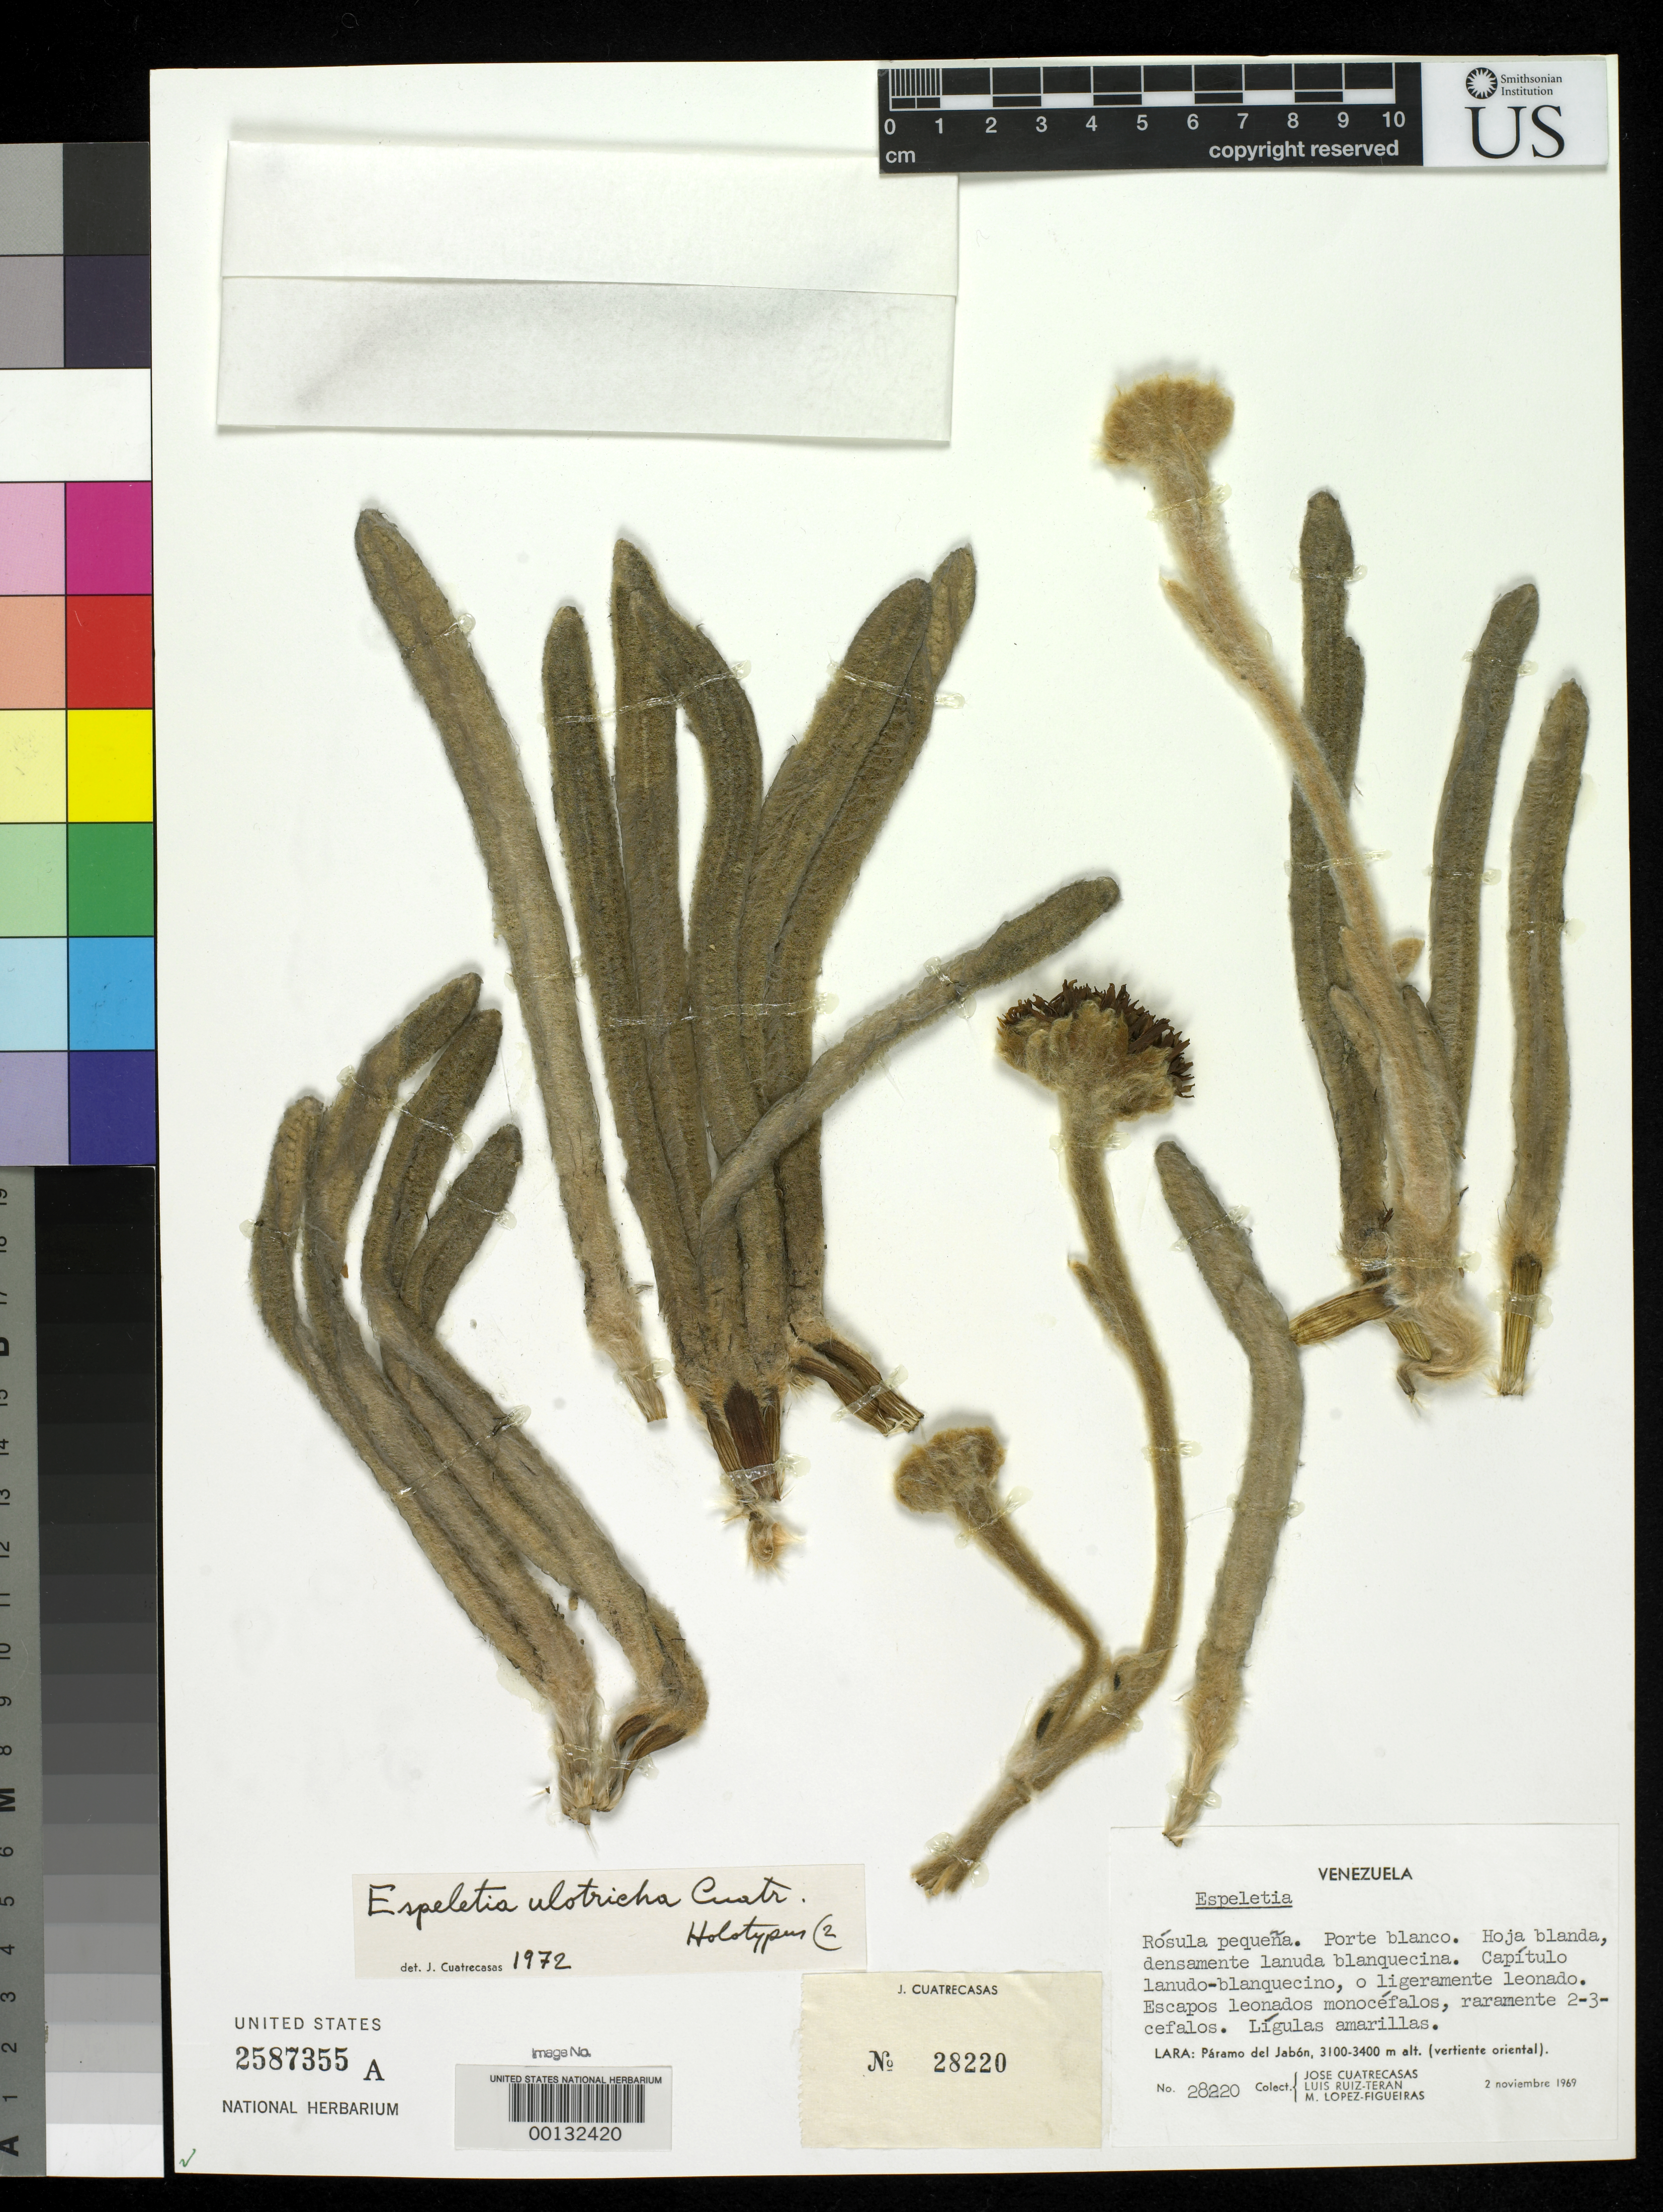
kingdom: Plantae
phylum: Tracheophyta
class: Magnoliopsida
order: Asterales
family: Asteraceae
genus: Espeletia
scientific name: Espeletia ulotricha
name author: Cuatrec.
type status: Holotype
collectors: J. Cuatrecasas, L. E. Ruíz-Terán & M. López Figueiras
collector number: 28220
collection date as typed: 02 Nov 1969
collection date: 1969-11-02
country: Venezuela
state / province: Lara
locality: Páramo del Jabon, vertiente oriental. [Páramo del Jabon, E slope.]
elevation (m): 3100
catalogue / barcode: US 2587355A